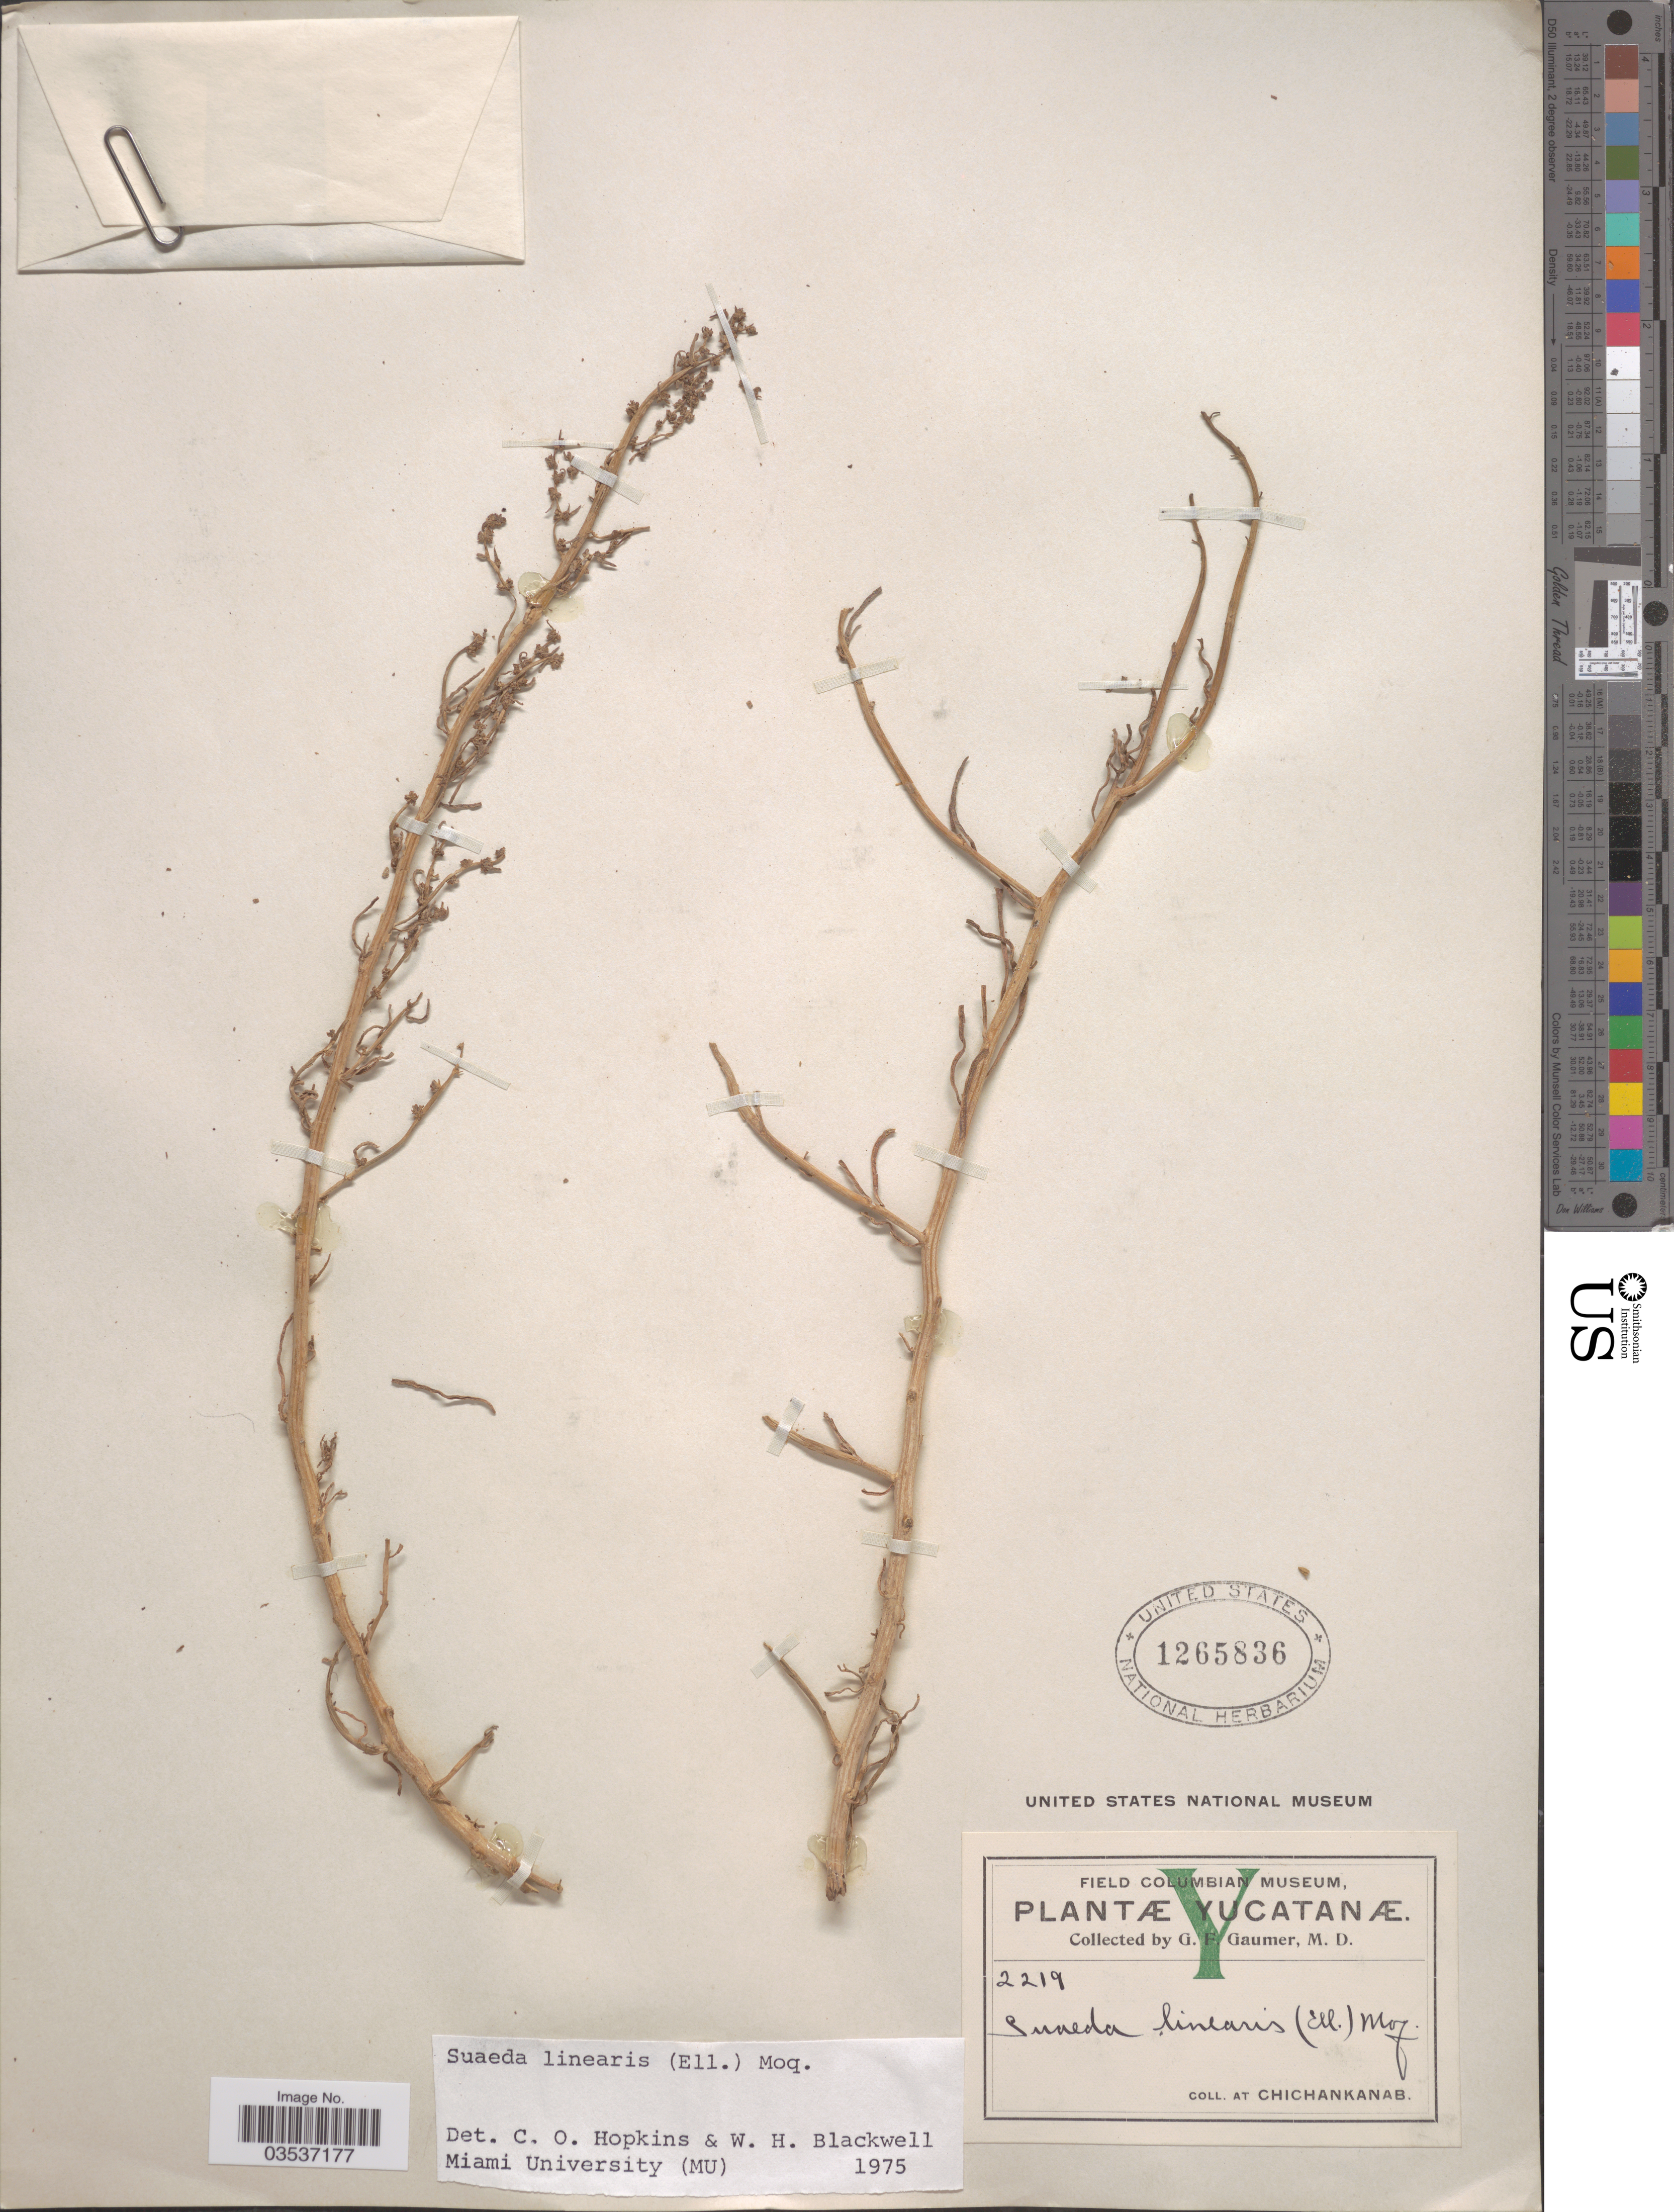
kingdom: Plantae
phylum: Tracheophyta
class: Magnoliopsida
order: Caryophyllales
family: Amaranthaceae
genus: Suaeda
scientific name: Suaeda linearis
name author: (Elliott) Moq.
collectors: G. F. Gaumer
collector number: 2219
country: Mexico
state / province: Yucatán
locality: At Chichankanab.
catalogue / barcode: US 1265836